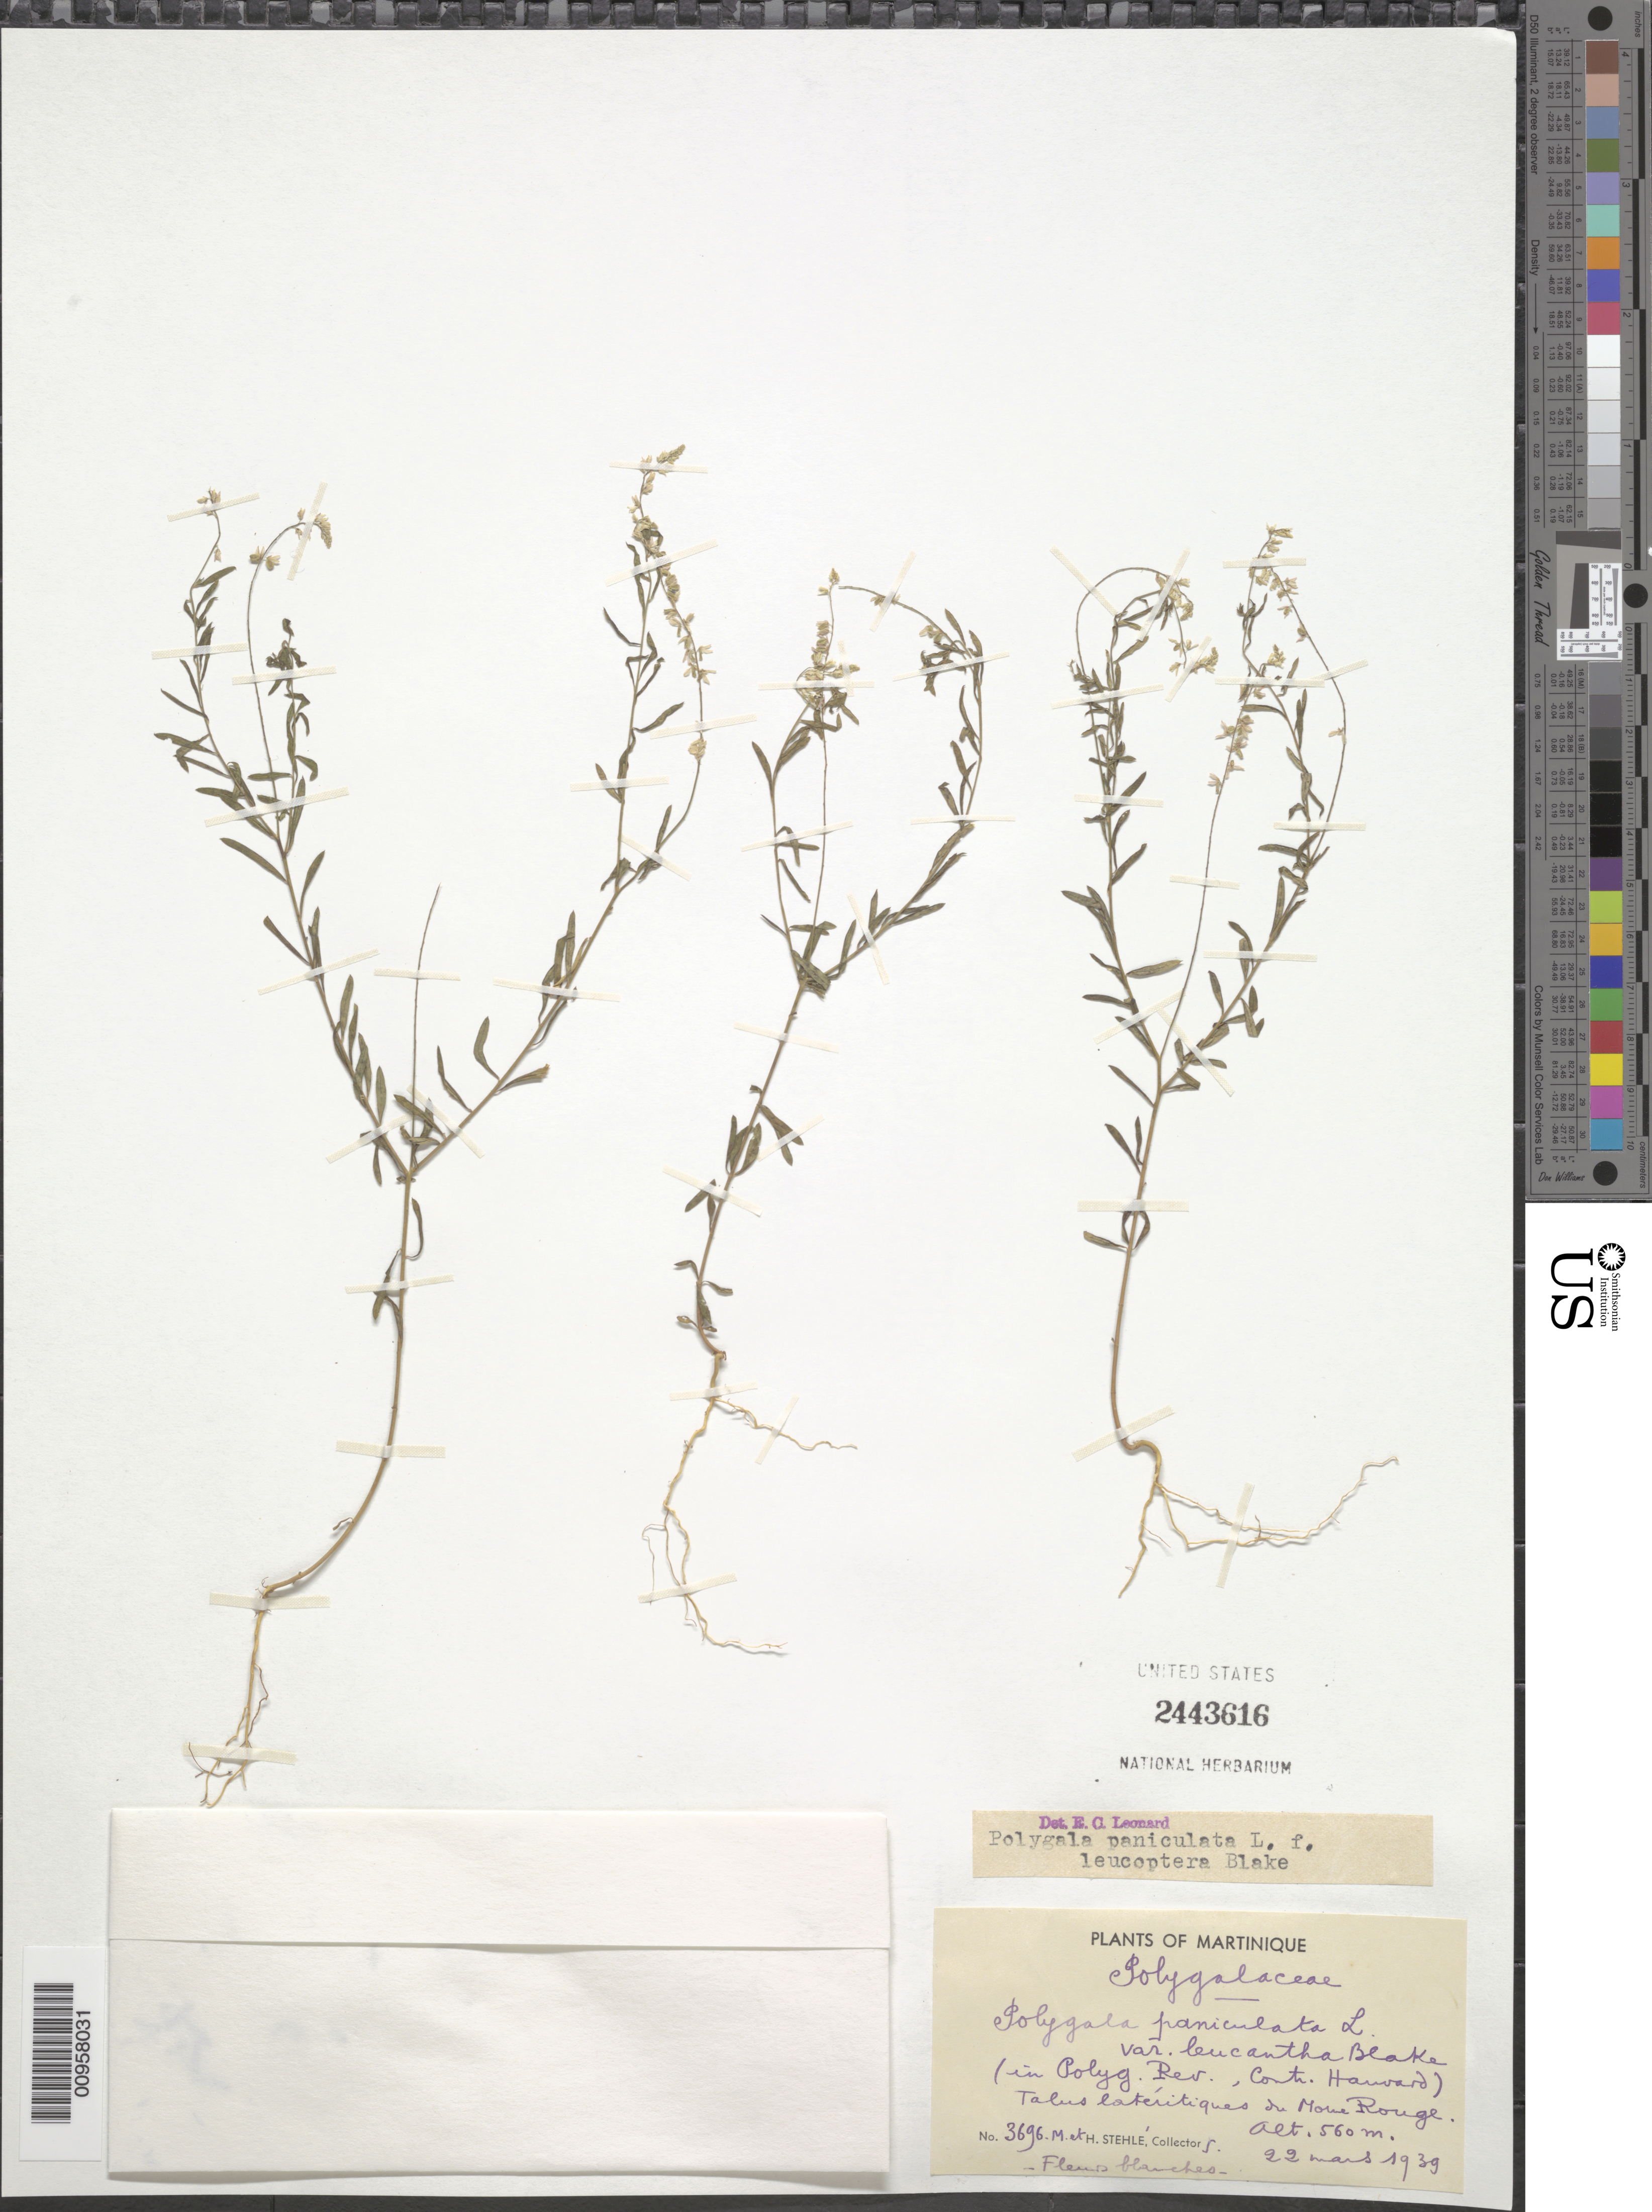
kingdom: Plantae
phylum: Tracheophyta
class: Magnoliopsida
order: Fabales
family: Polygalaceae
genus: Polygala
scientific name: Polygala paniculata f. leucoptera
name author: S.F. Blake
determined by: Leonard, Emery C., (US)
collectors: H. Stehlé & M. Stehlé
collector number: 3696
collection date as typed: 22 Mar 1939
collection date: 1939-03-22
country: Martinique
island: Martinique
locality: Morne Rouge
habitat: Talus latéritiques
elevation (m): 560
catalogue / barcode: US 2443616